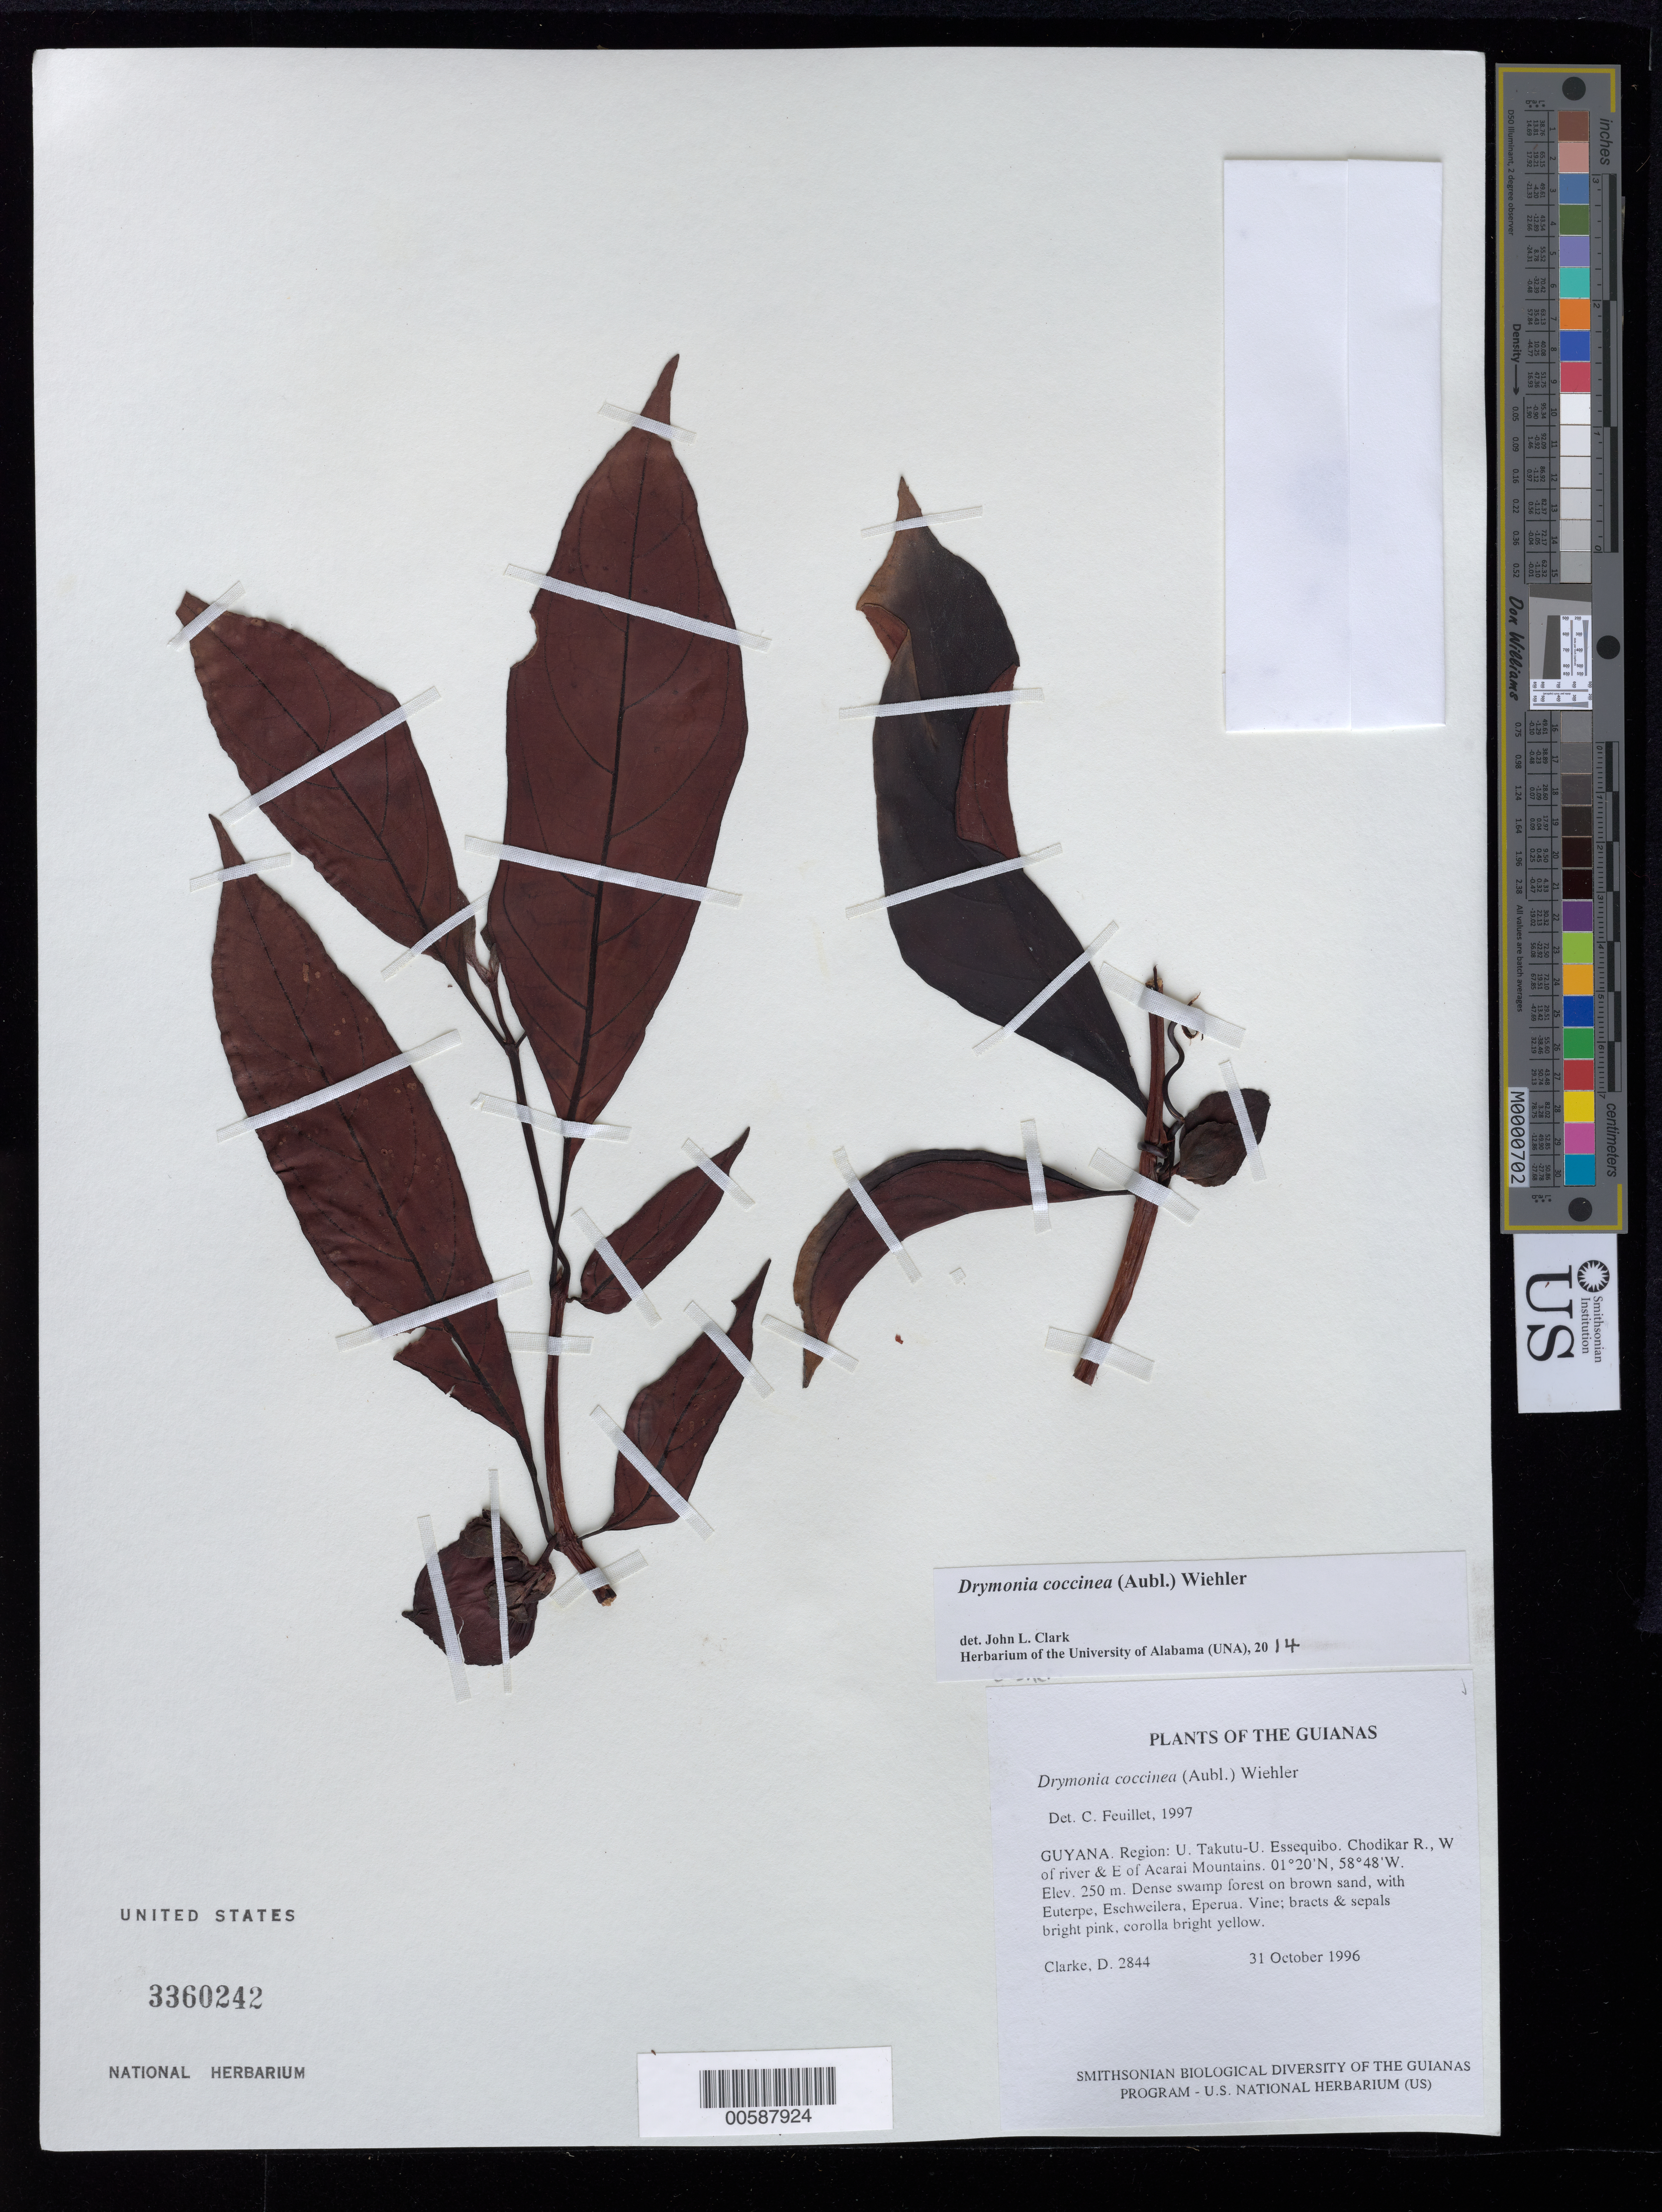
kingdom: Plantae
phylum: Tracheophyta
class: Magnoliopsida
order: Lamiales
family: Gesneriaceae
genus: Drymonia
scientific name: Drymonia coccinea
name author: (Aubl.) Wiehler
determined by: Skog, Laurence E.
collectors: H. D. Clarke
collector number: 2844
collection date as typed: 31 Oct 1996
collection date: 1996-10-31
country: Guyana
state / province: U. Takutu-U. Essequibo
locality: Chodikar R., W of river & E of Acarai Mountains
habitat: Dense swamp forest on brown sand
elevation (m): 250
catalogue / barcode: US 3360242